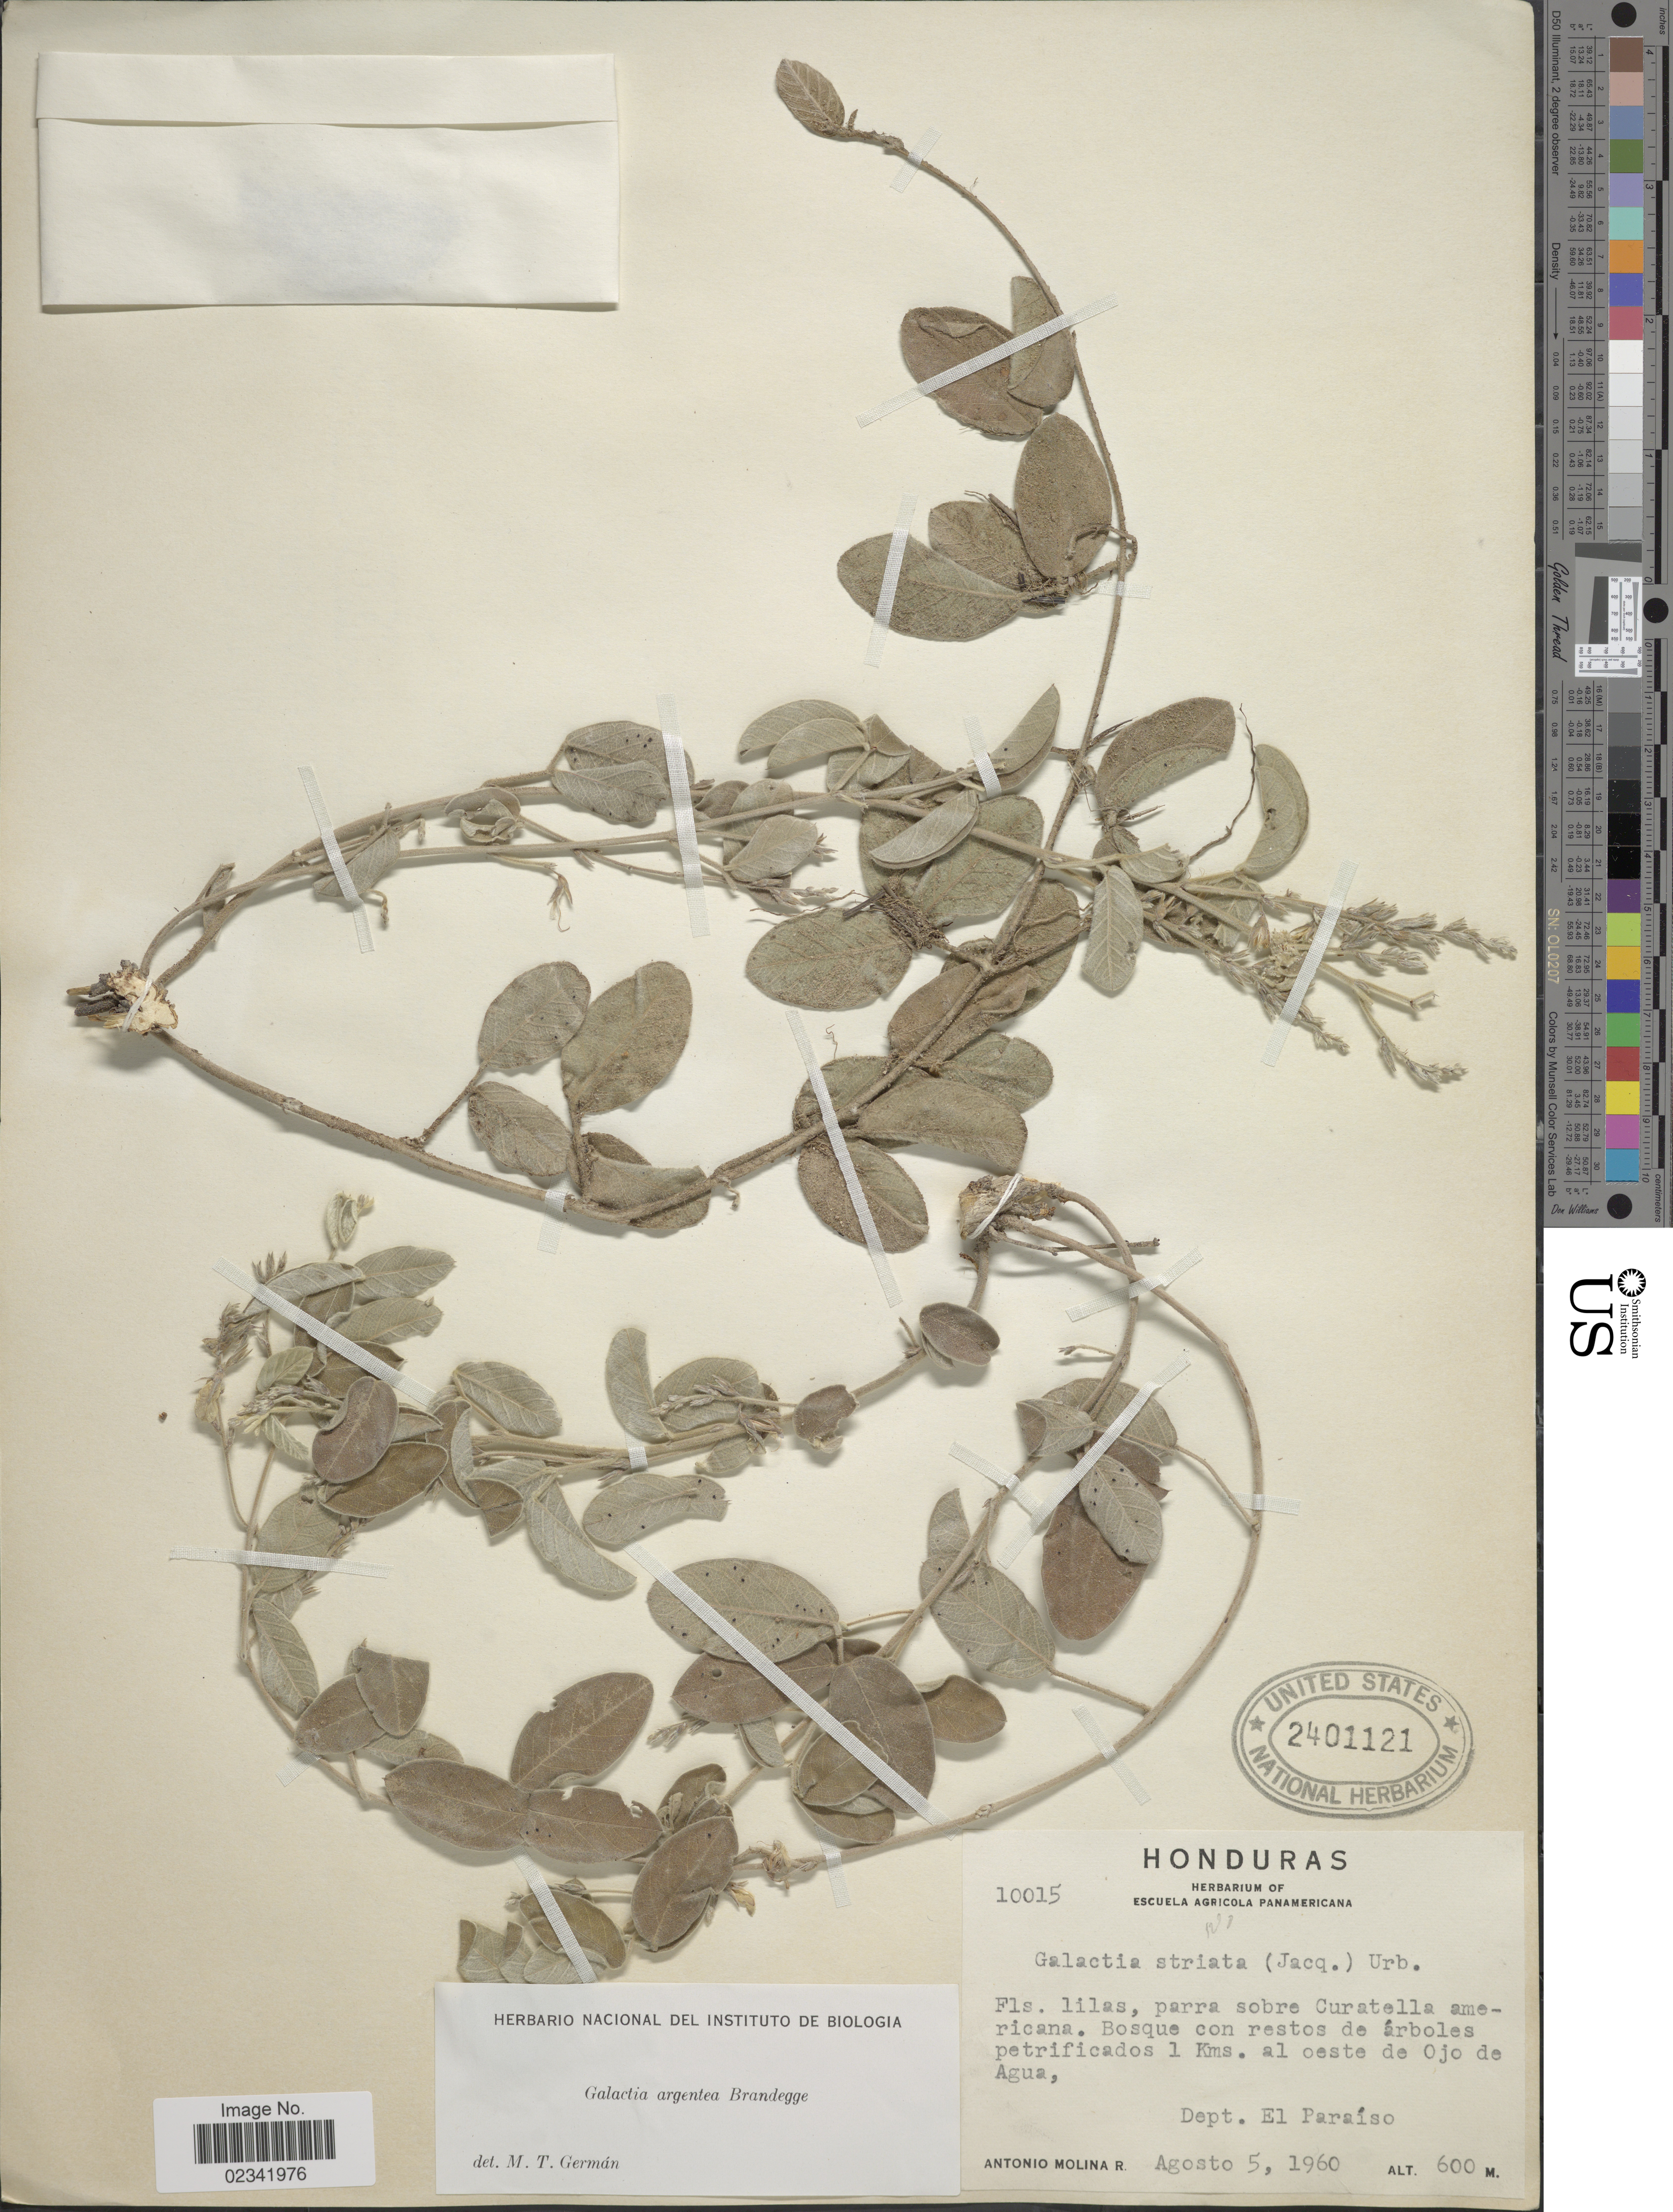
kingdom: Plantae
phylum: Tracheophyta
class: Magnoliopsida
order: Fabales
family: Fabaceae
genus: Galactia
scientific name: Galactia argentea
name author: Brandegee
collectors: A. Molina R.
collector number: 10015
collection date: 1960-08-05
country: Honduras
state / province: El Paraíso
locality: Bosque con restos de arboles petrificados 1 kms. al oeste de Ojo de Agua, Dept. El Paraiso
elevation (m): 600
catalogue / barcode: US 2401121